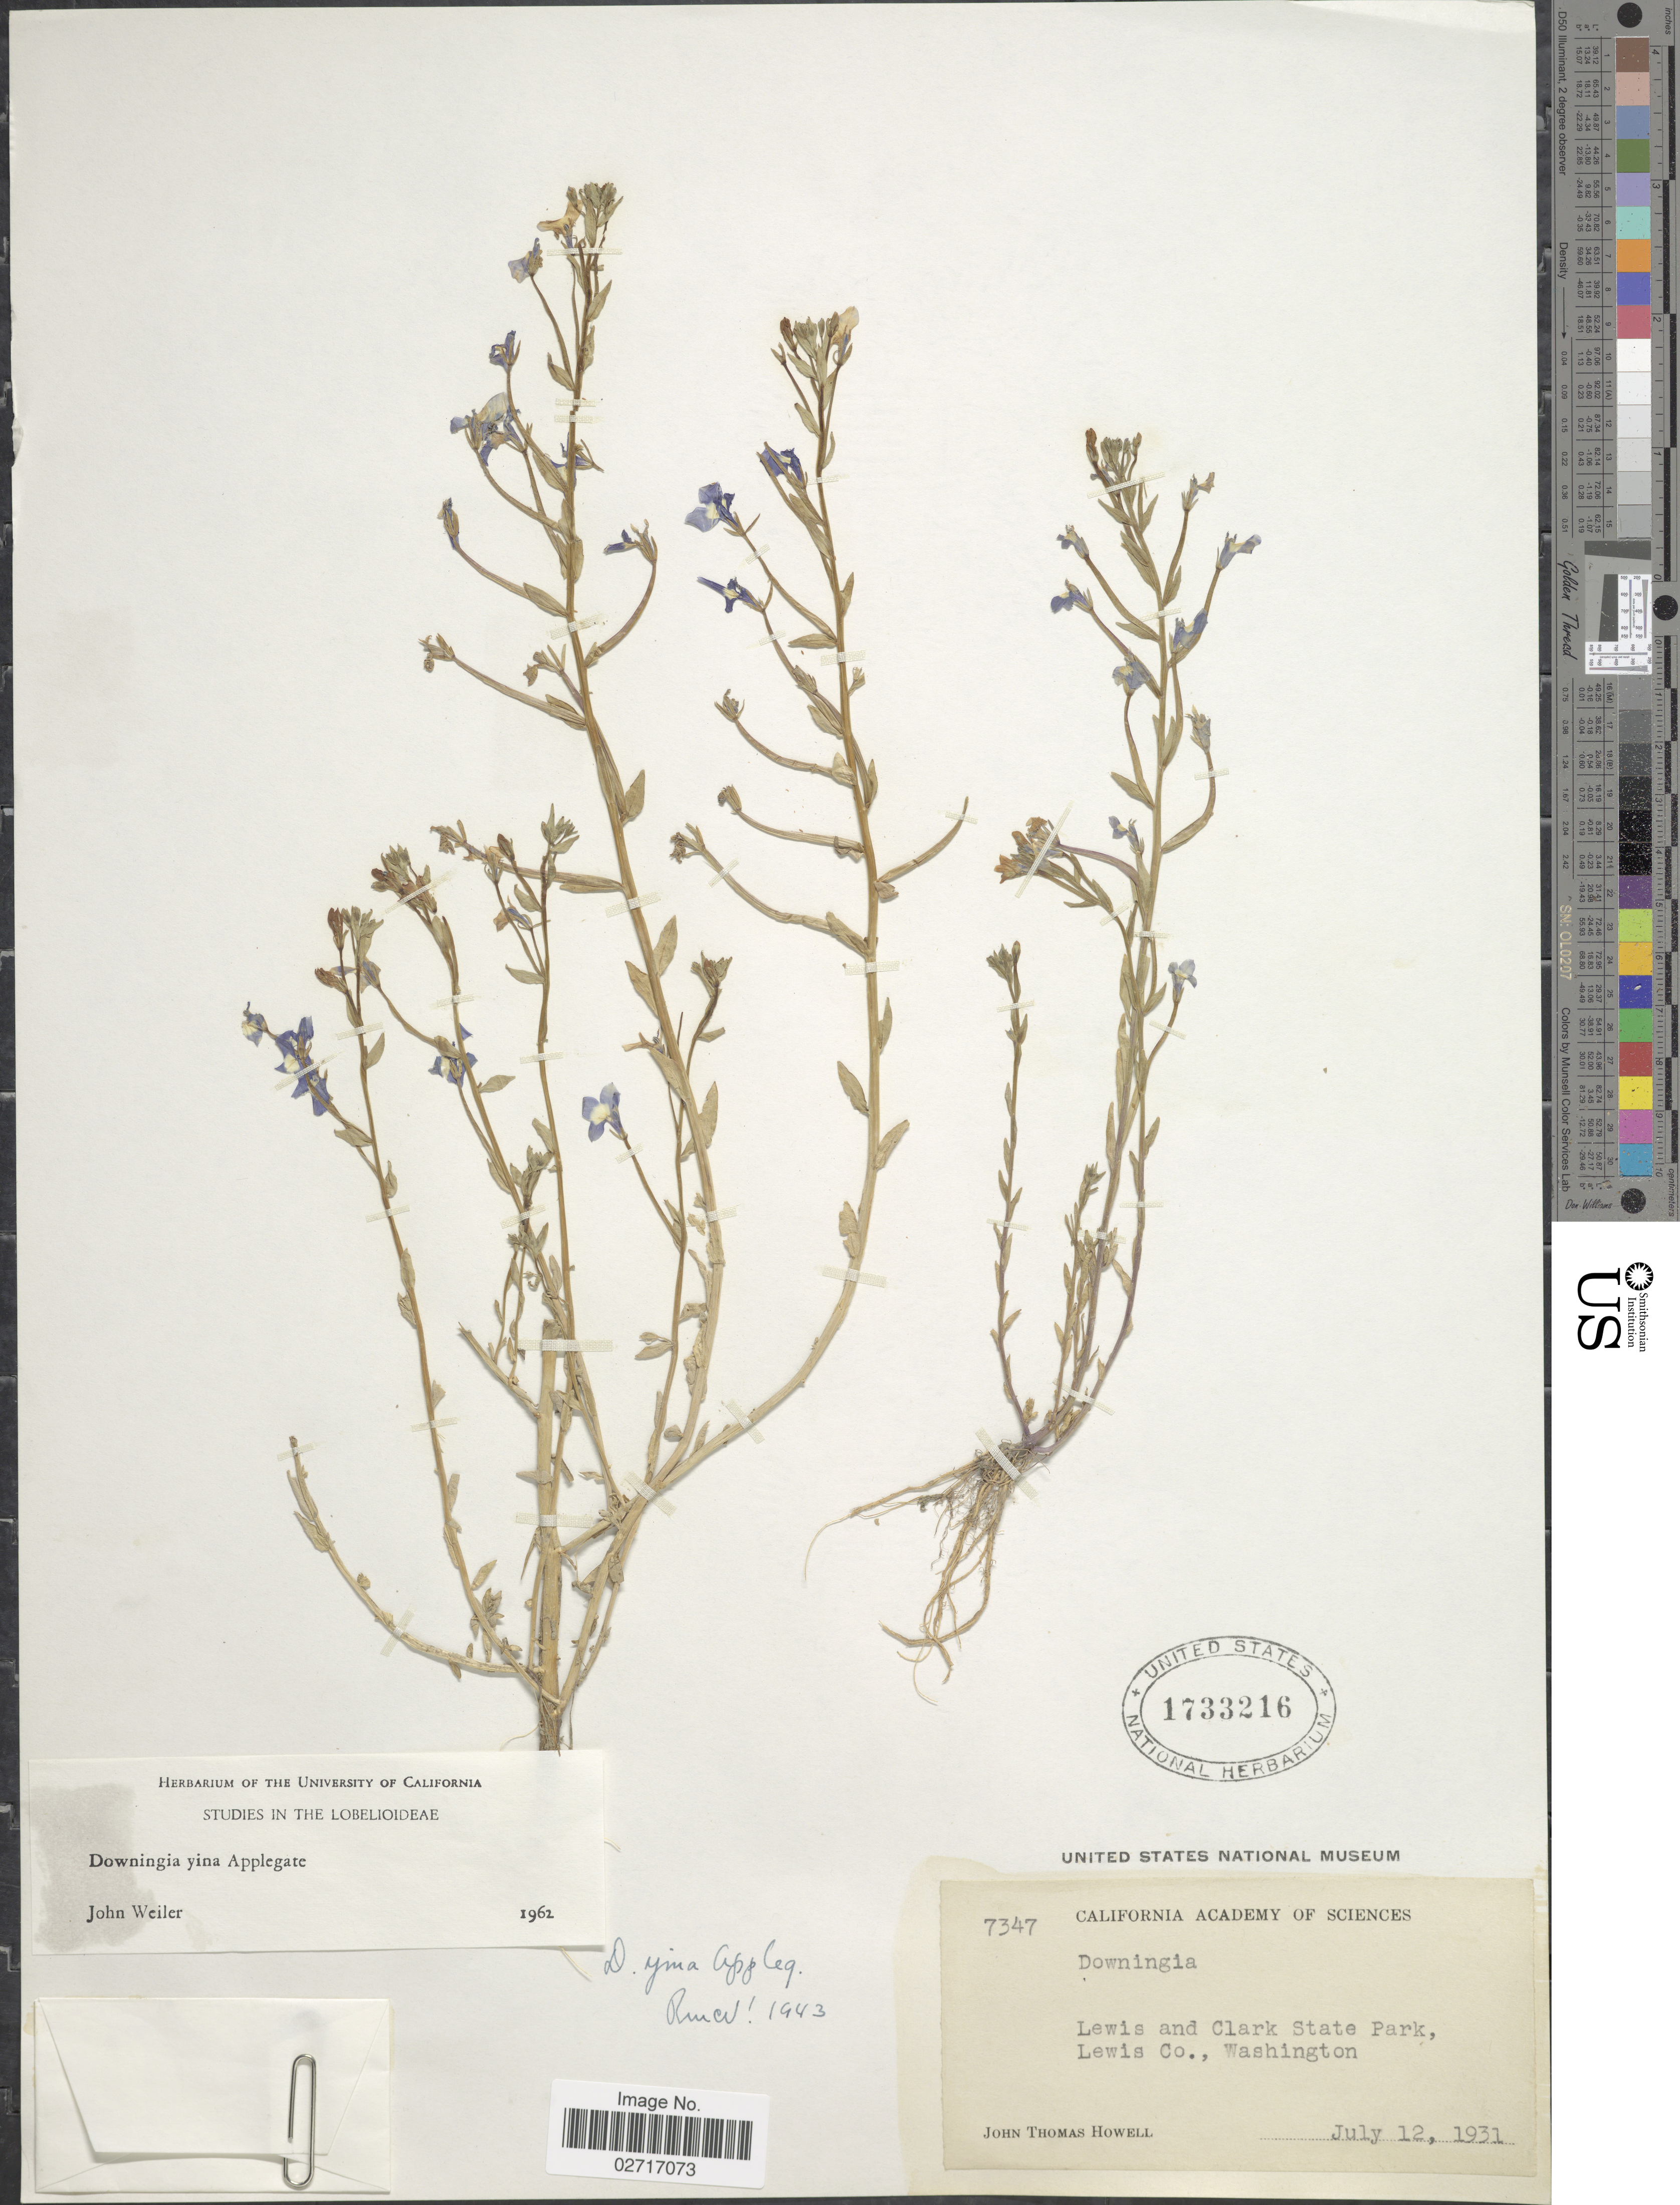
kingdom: Plantae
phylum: Tracheophyta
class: Magnoliopsida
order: Asterales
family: Campanulaceae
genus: Downingia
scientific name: Downingia yina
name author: Applegate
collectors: J. T. Howell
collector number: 7347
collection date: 1931-07-12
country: United States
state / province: Washington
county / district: Clark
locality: Lewis and Clark State Park, Lewis Co.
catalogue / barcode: US 1733216